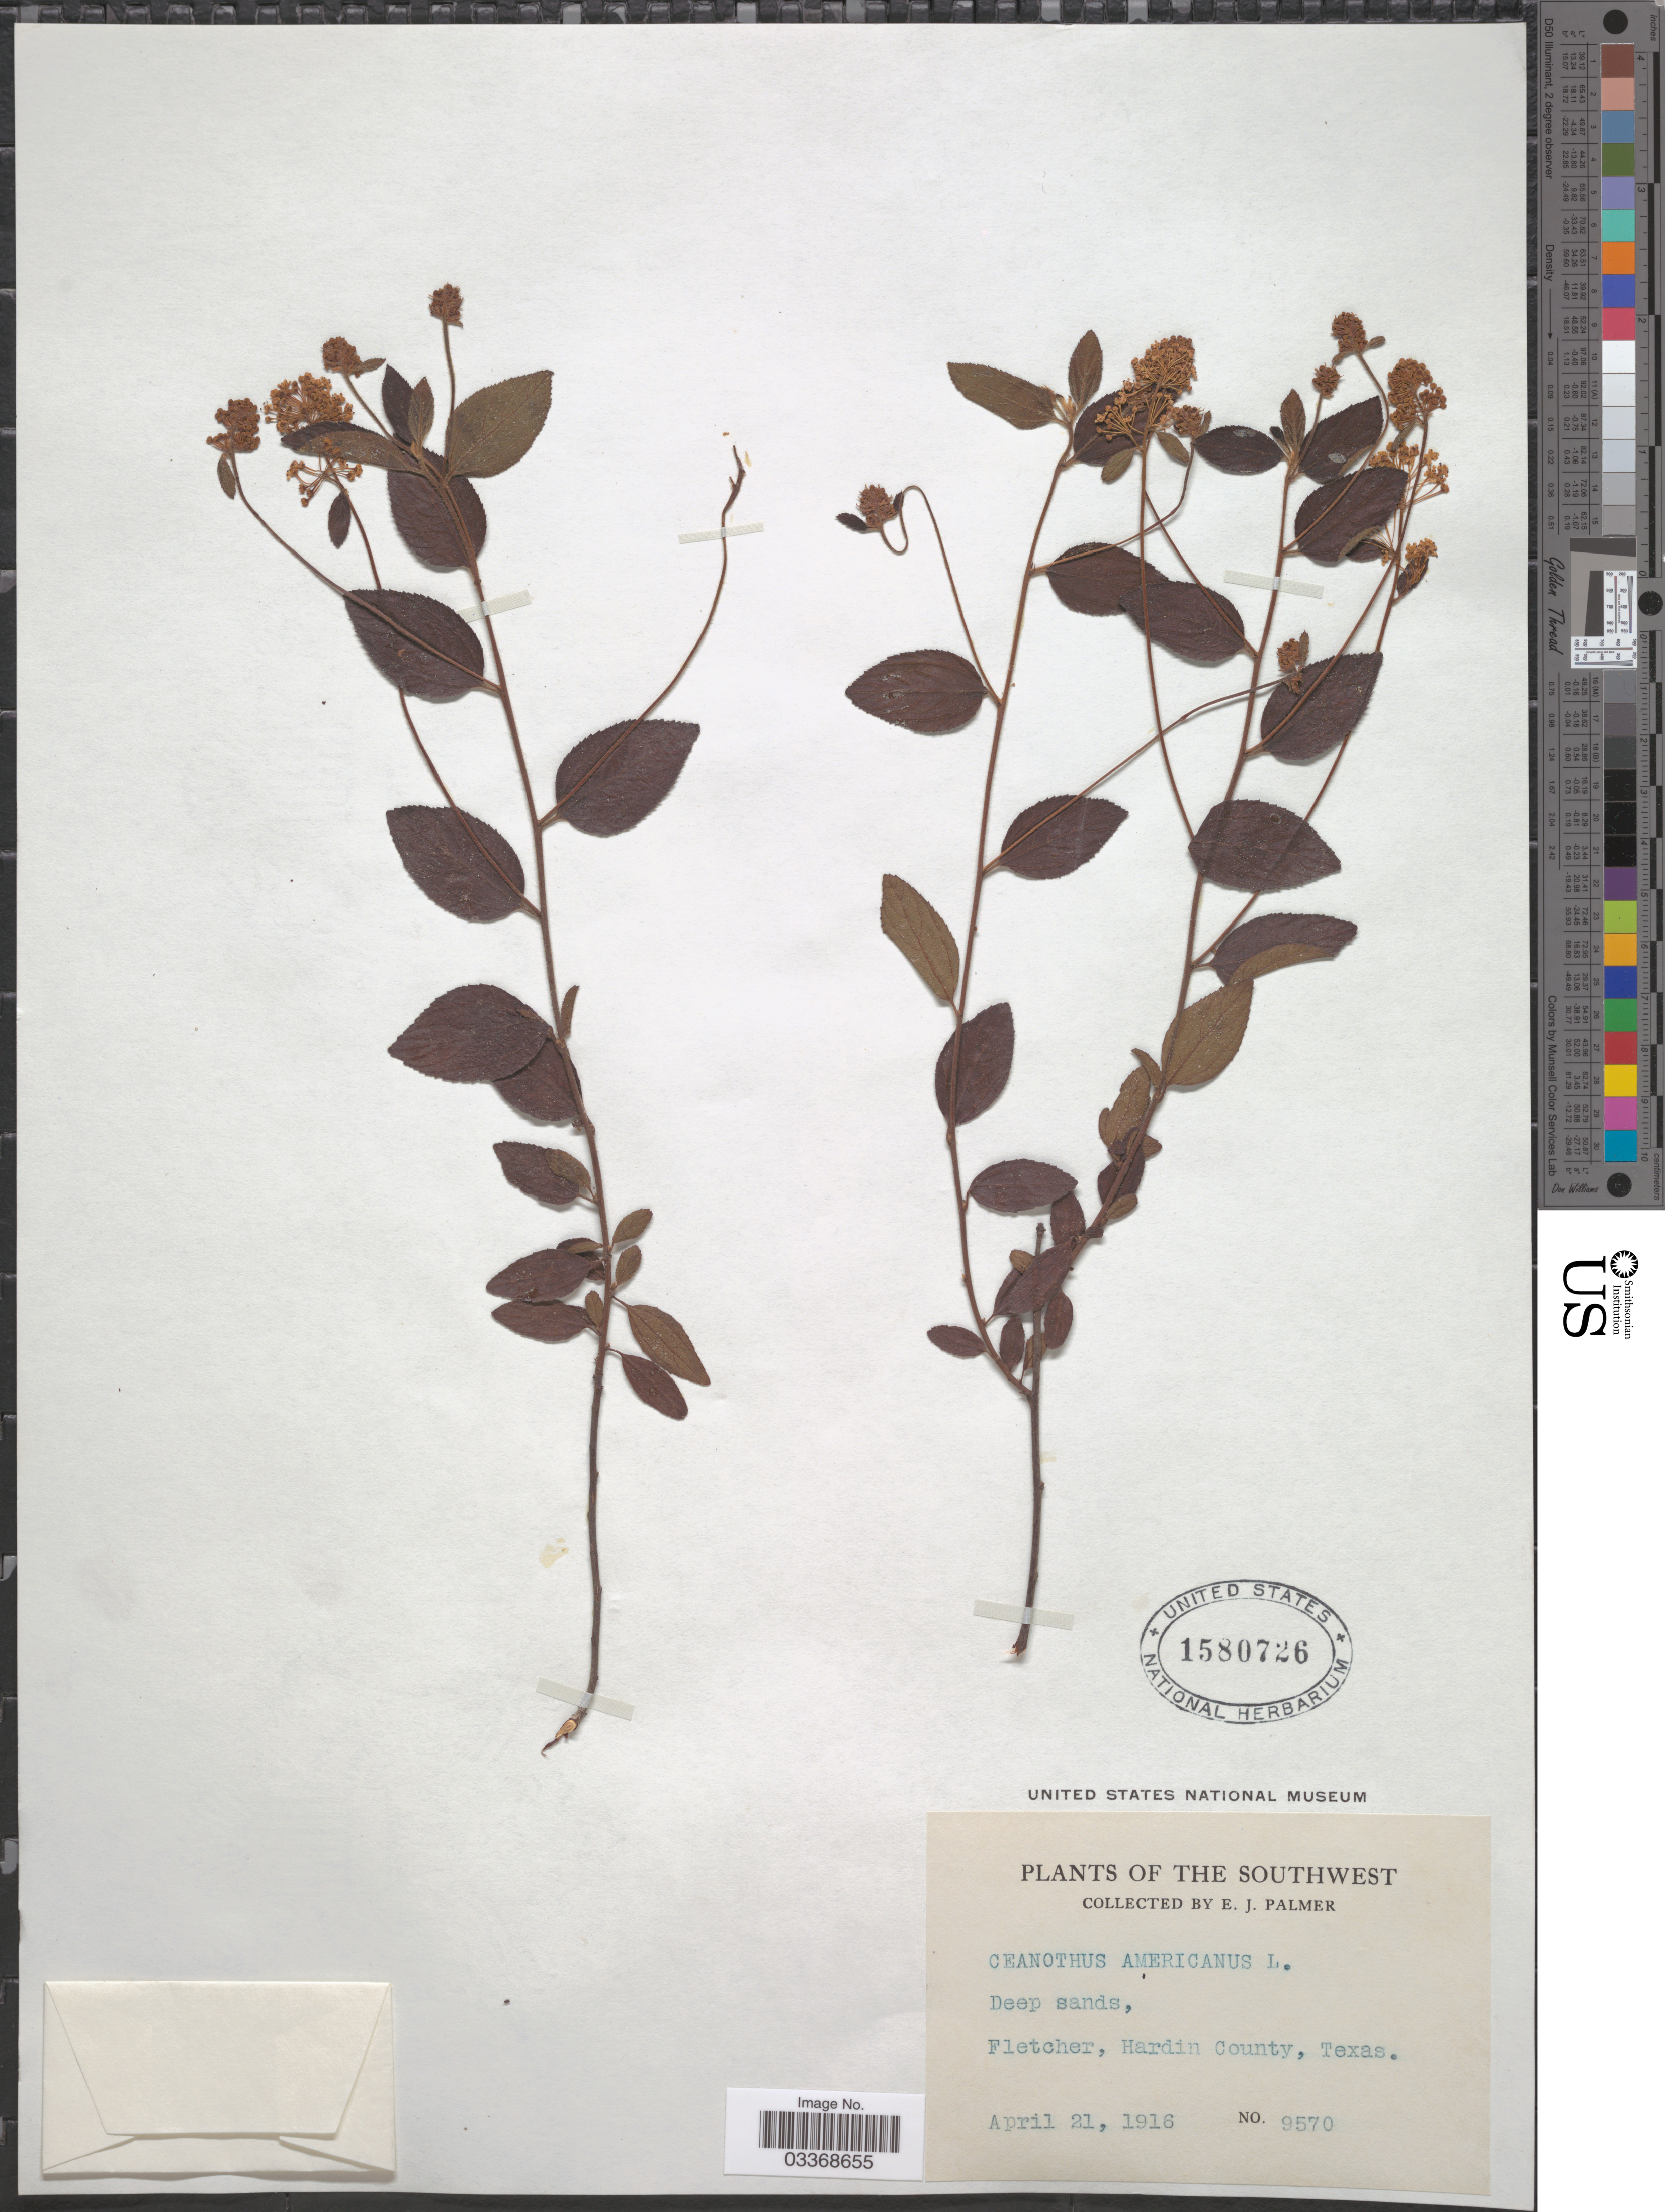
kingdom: Plantae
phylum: Tracheophyta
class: Magnoliopsida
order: Rosales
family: Rhamnaceae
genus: Ceanothus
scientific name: Ceanothus americanus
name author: L.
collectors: E. J. Palmer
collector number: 9570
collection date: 1916-04-21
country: United States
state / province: Texas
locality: The Southwest. Fletcher, Hardin County.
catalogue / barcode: US 1580726